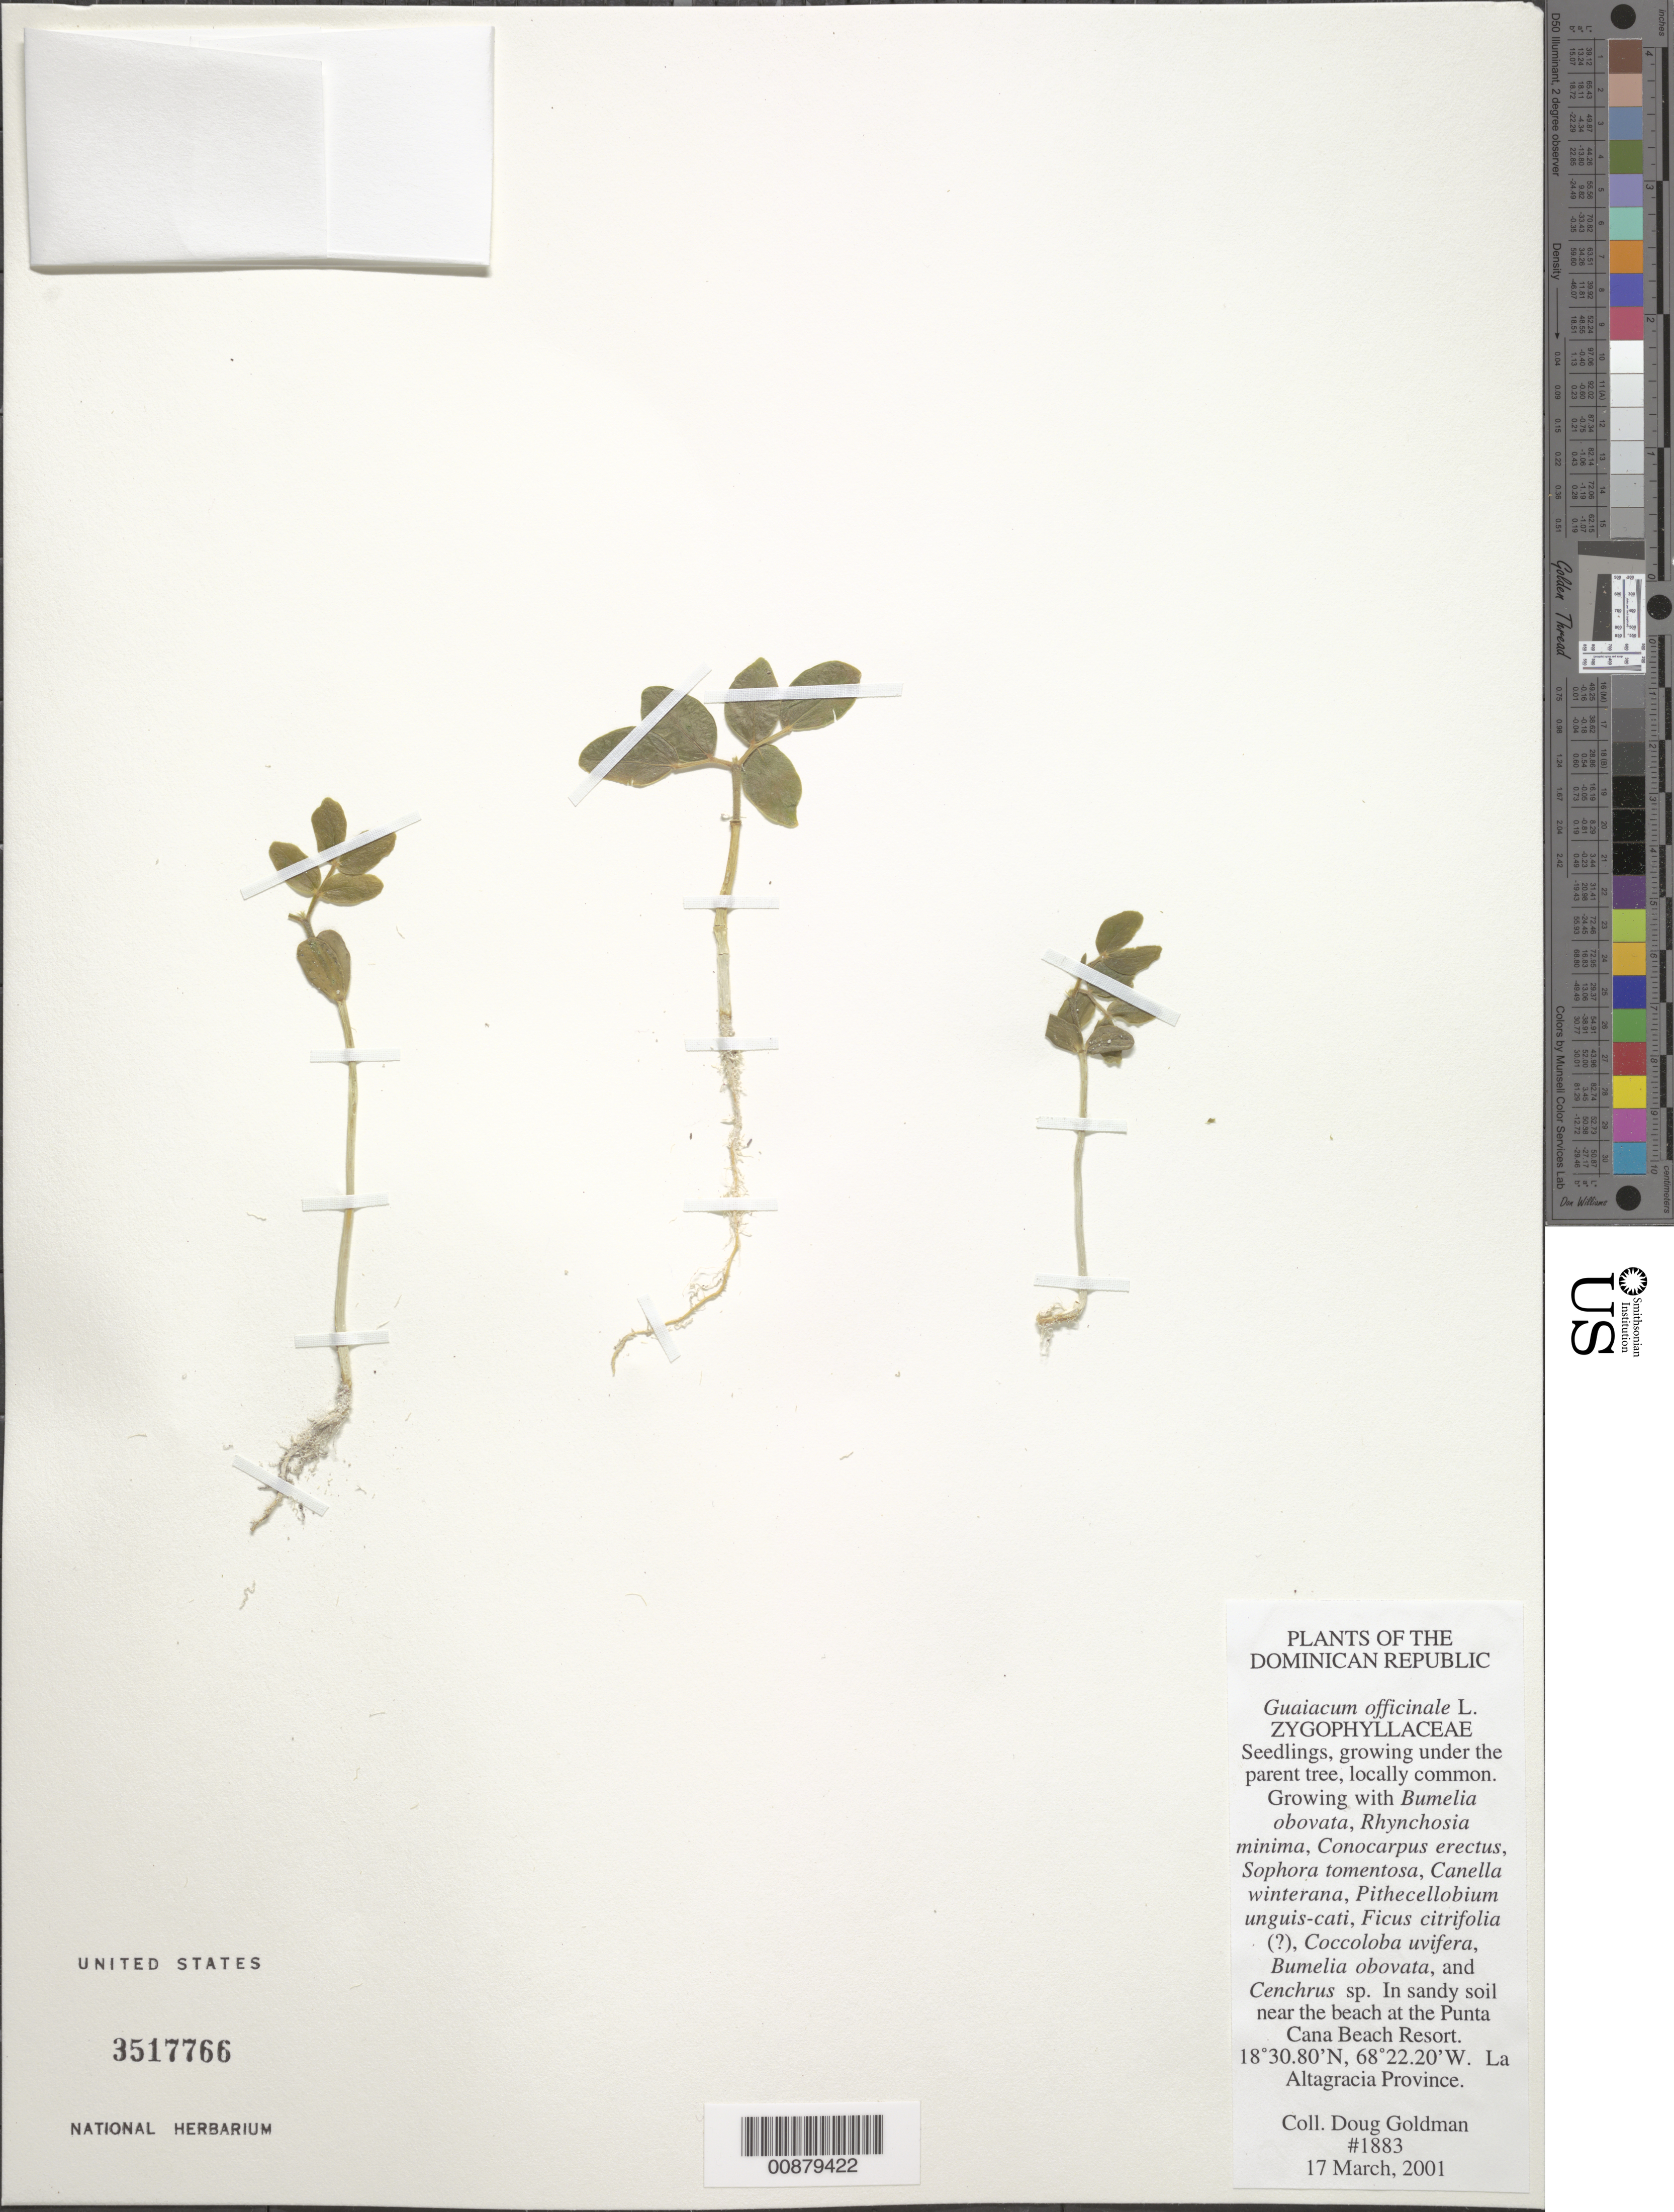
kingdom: Plantae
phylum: Tracheophyta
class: Magnoliopsida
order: Zygophyllales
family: Zygophyllaceae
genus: Guaiacum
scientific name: Guaiacum officinale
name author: L.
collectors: D. H. Goldman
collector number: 1883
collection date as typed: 17 Mar 2001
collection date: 2001-03-17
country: Dominican Republic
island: Hispaniola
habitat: In sandy soil near the beach.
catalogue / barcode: US 3517766